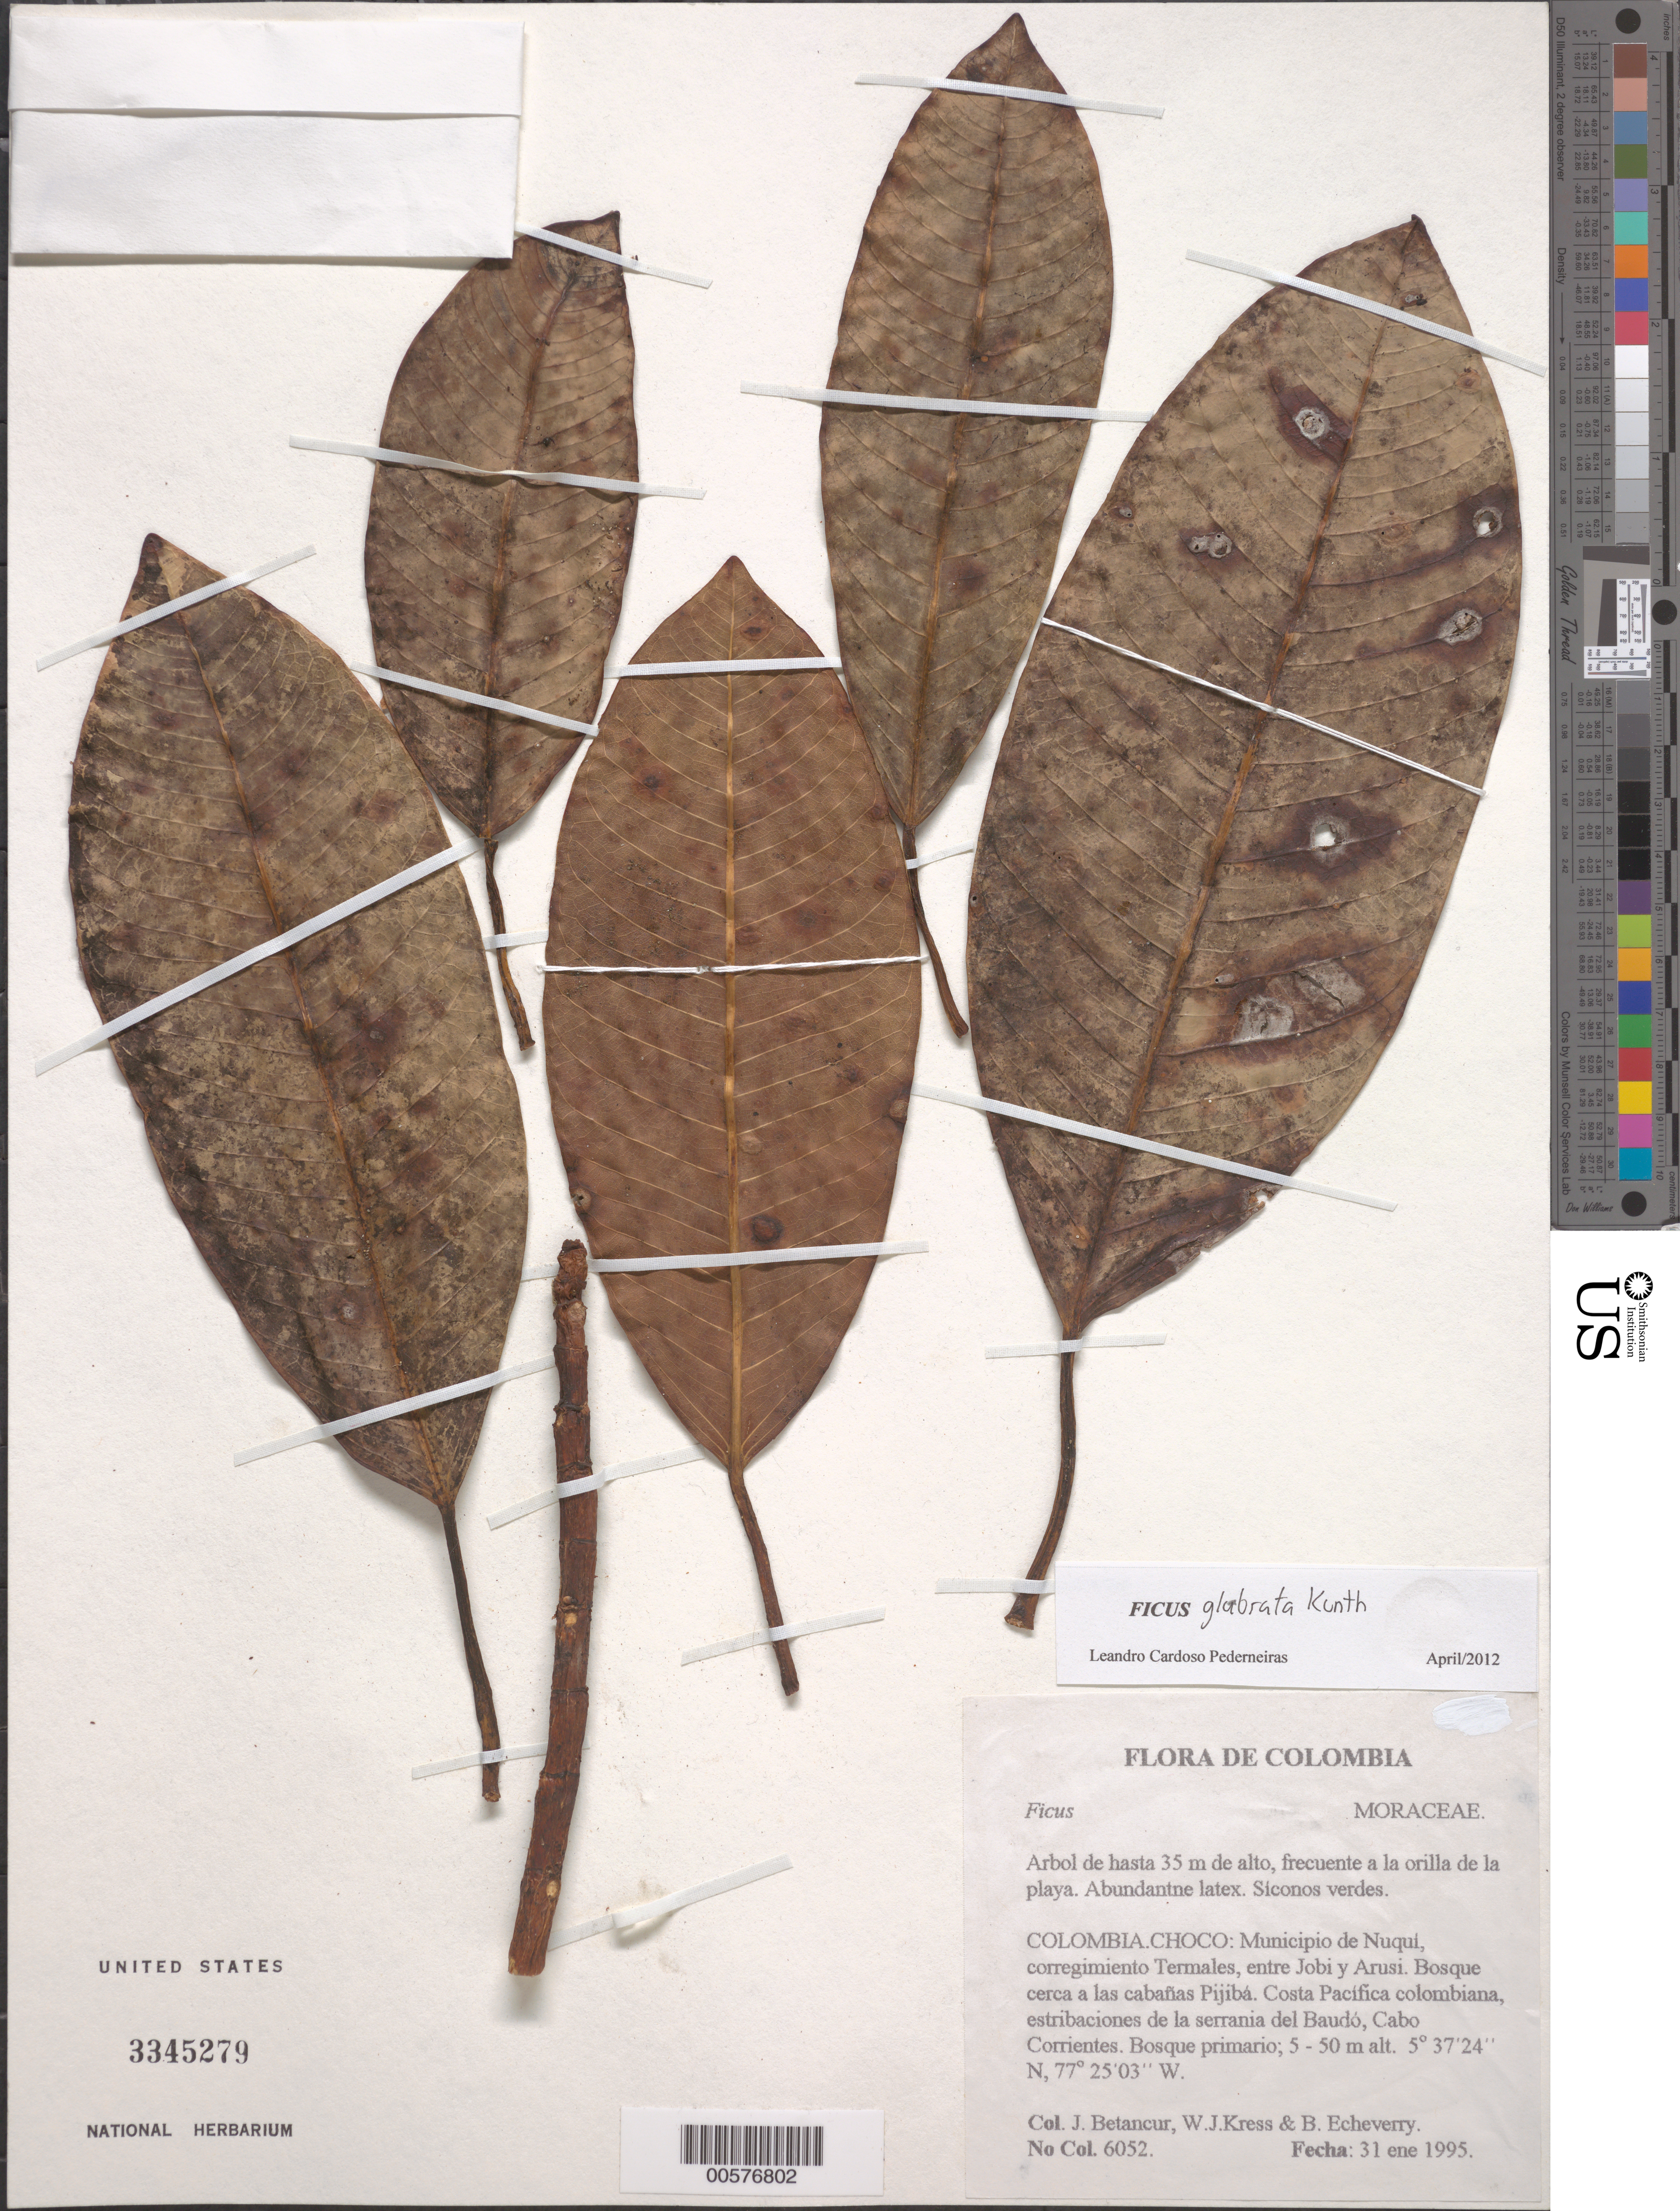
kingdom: Plantae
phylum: Tracheophyta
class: Magnoliopsida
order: Rosales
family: Moraceae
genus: Ficus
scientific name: Ficus glabrata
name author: Kunth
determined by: Cardoso Pederneiras, L.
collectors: J. C. Betancur, W. J. Kress & B. Echeverry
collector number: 6052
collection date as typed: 31 Jan 1995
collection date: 1995-01-31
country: Colombia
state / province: Chocó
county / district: Nuqui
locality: Corregimiento Termales, entre Jobi y Arusi. Bosque cerca a las cabanas Pijiba, Costa Pacifica colombiana, estribaciones de la serrania del Baudo, Cabo Corrientes. Bosque primario.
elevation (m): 5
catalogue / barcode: US 3345279